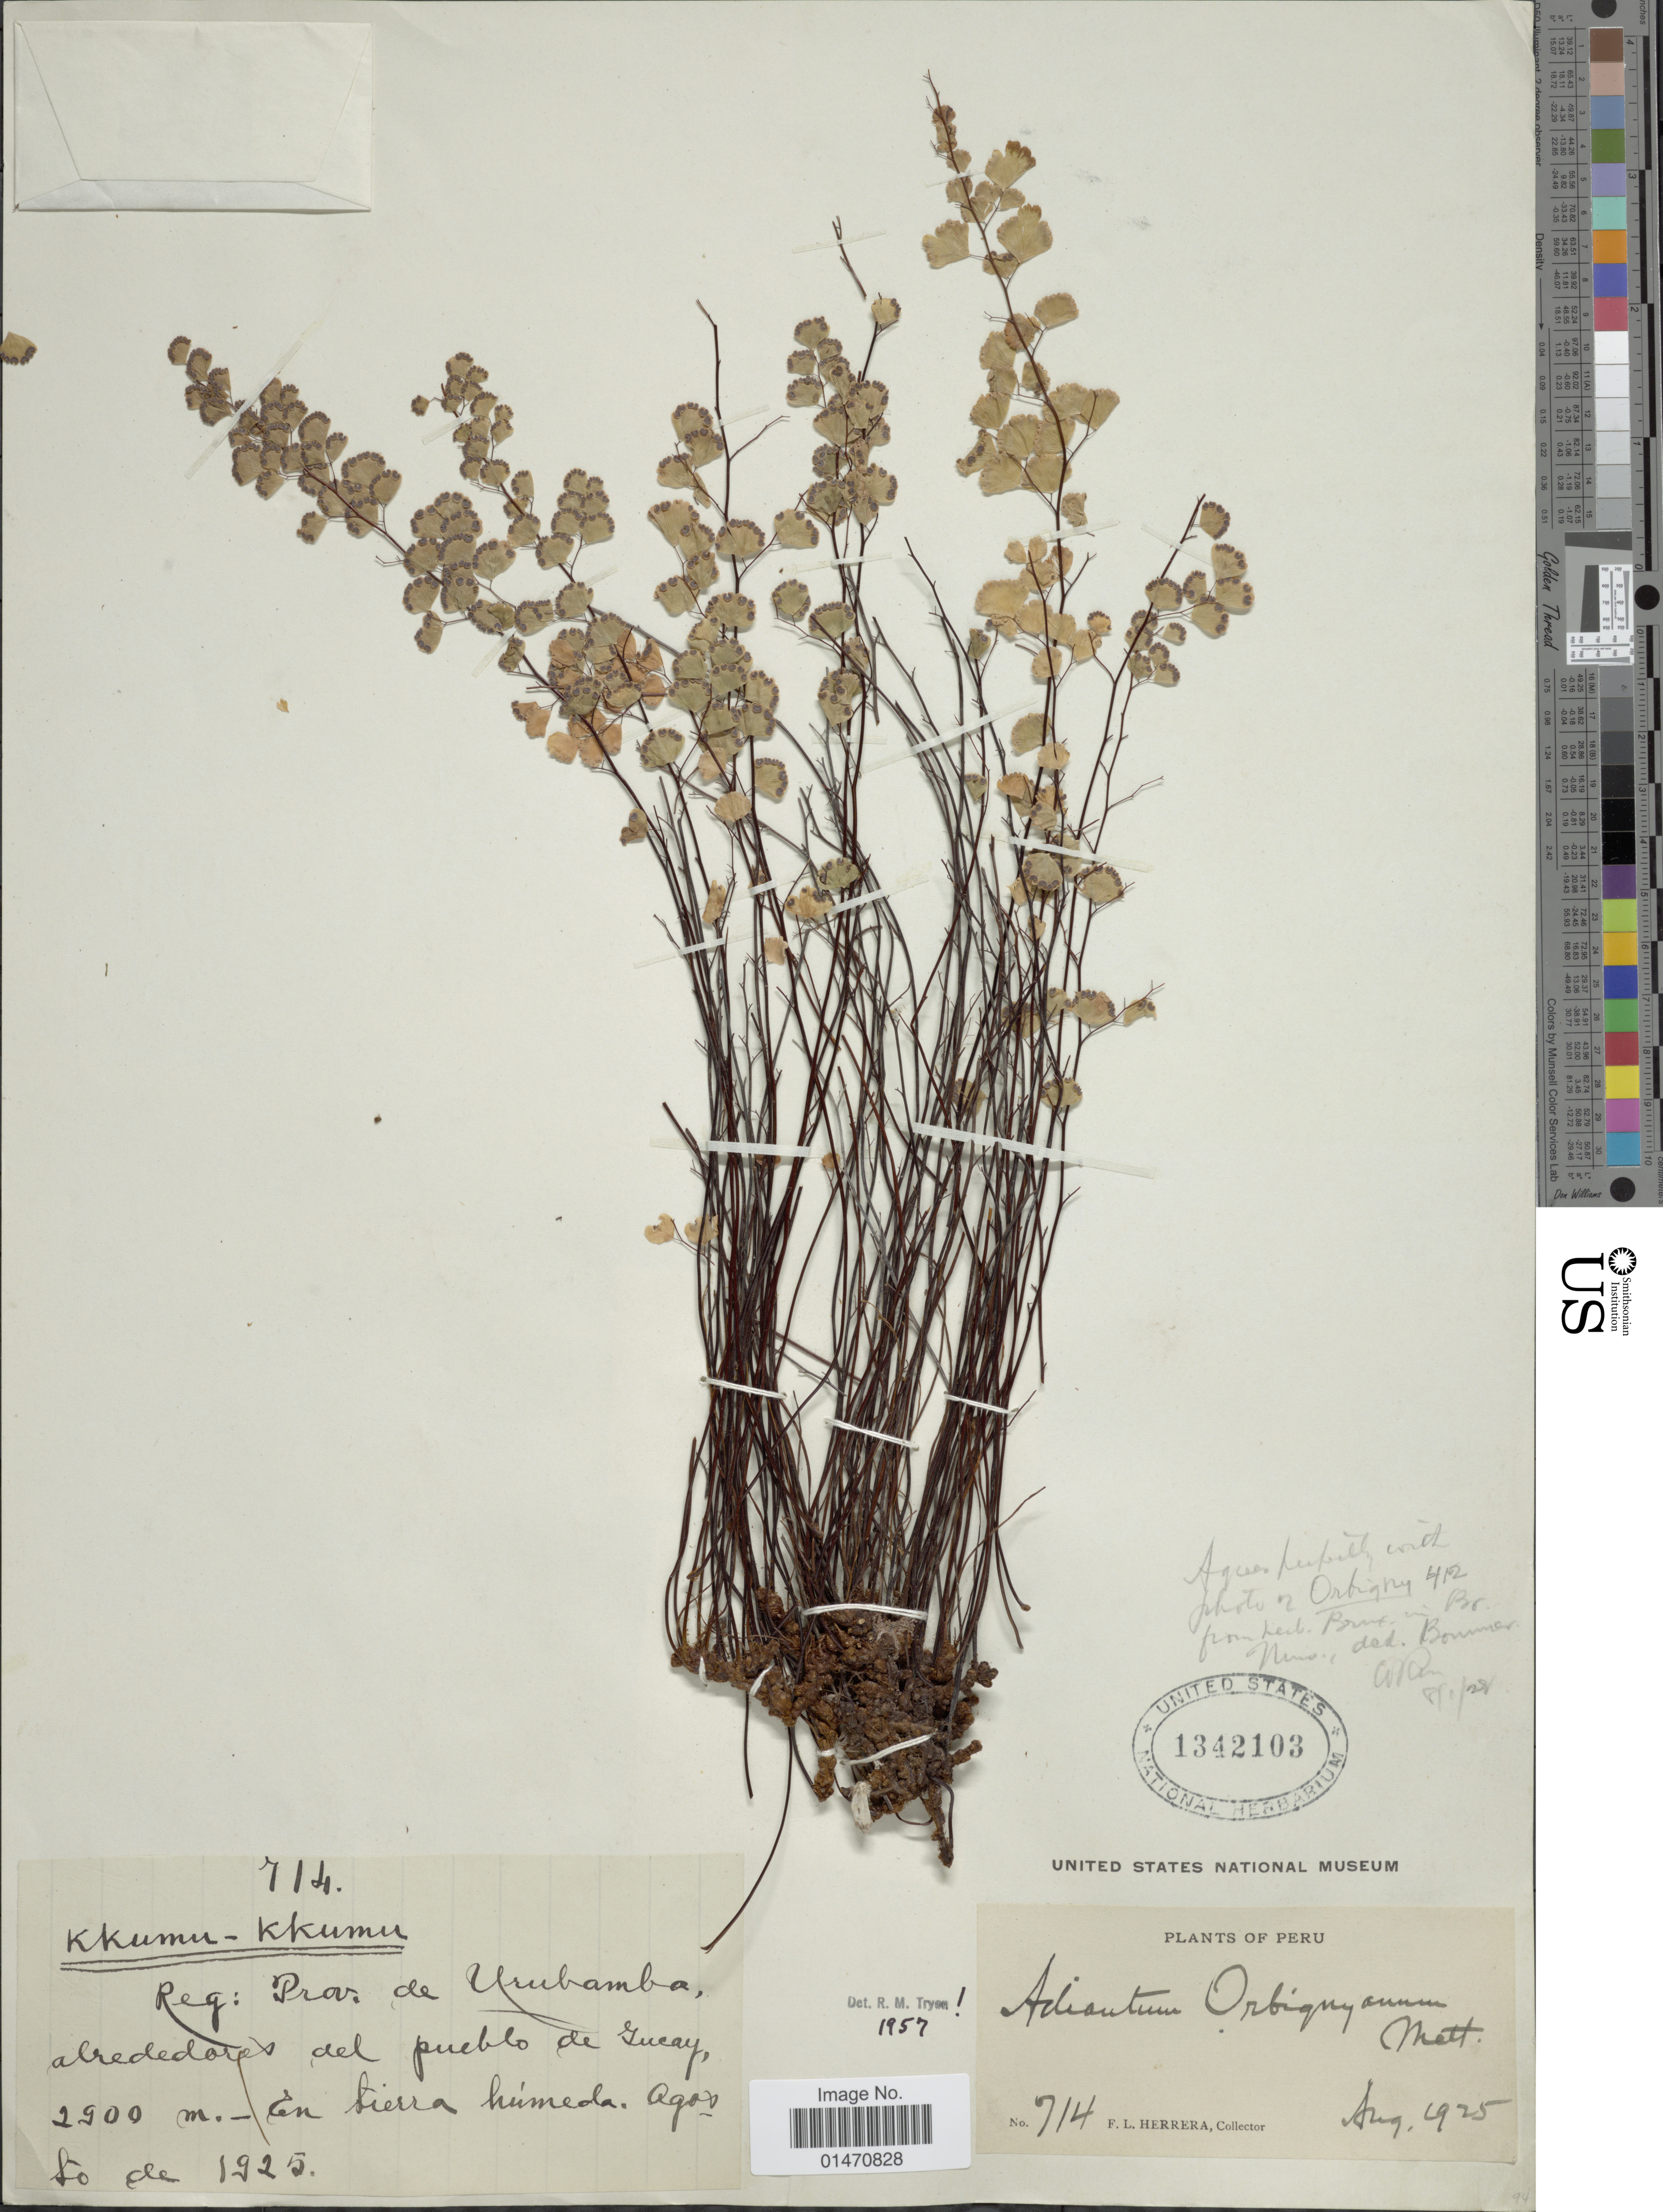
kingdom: Plantae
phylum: Tracheophyta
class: Polypodiopsida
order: Polypodiales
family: Pteridaceae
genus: Adiantum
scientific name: Adiantum orbignyanum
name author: Kuhn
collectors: F. L. Herrera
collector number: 714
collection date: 1925-08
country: Peru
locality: Reg. Prov. de Urubamba alrededores del pueblo de Yucay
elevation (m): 2900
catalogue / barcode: US 1342103